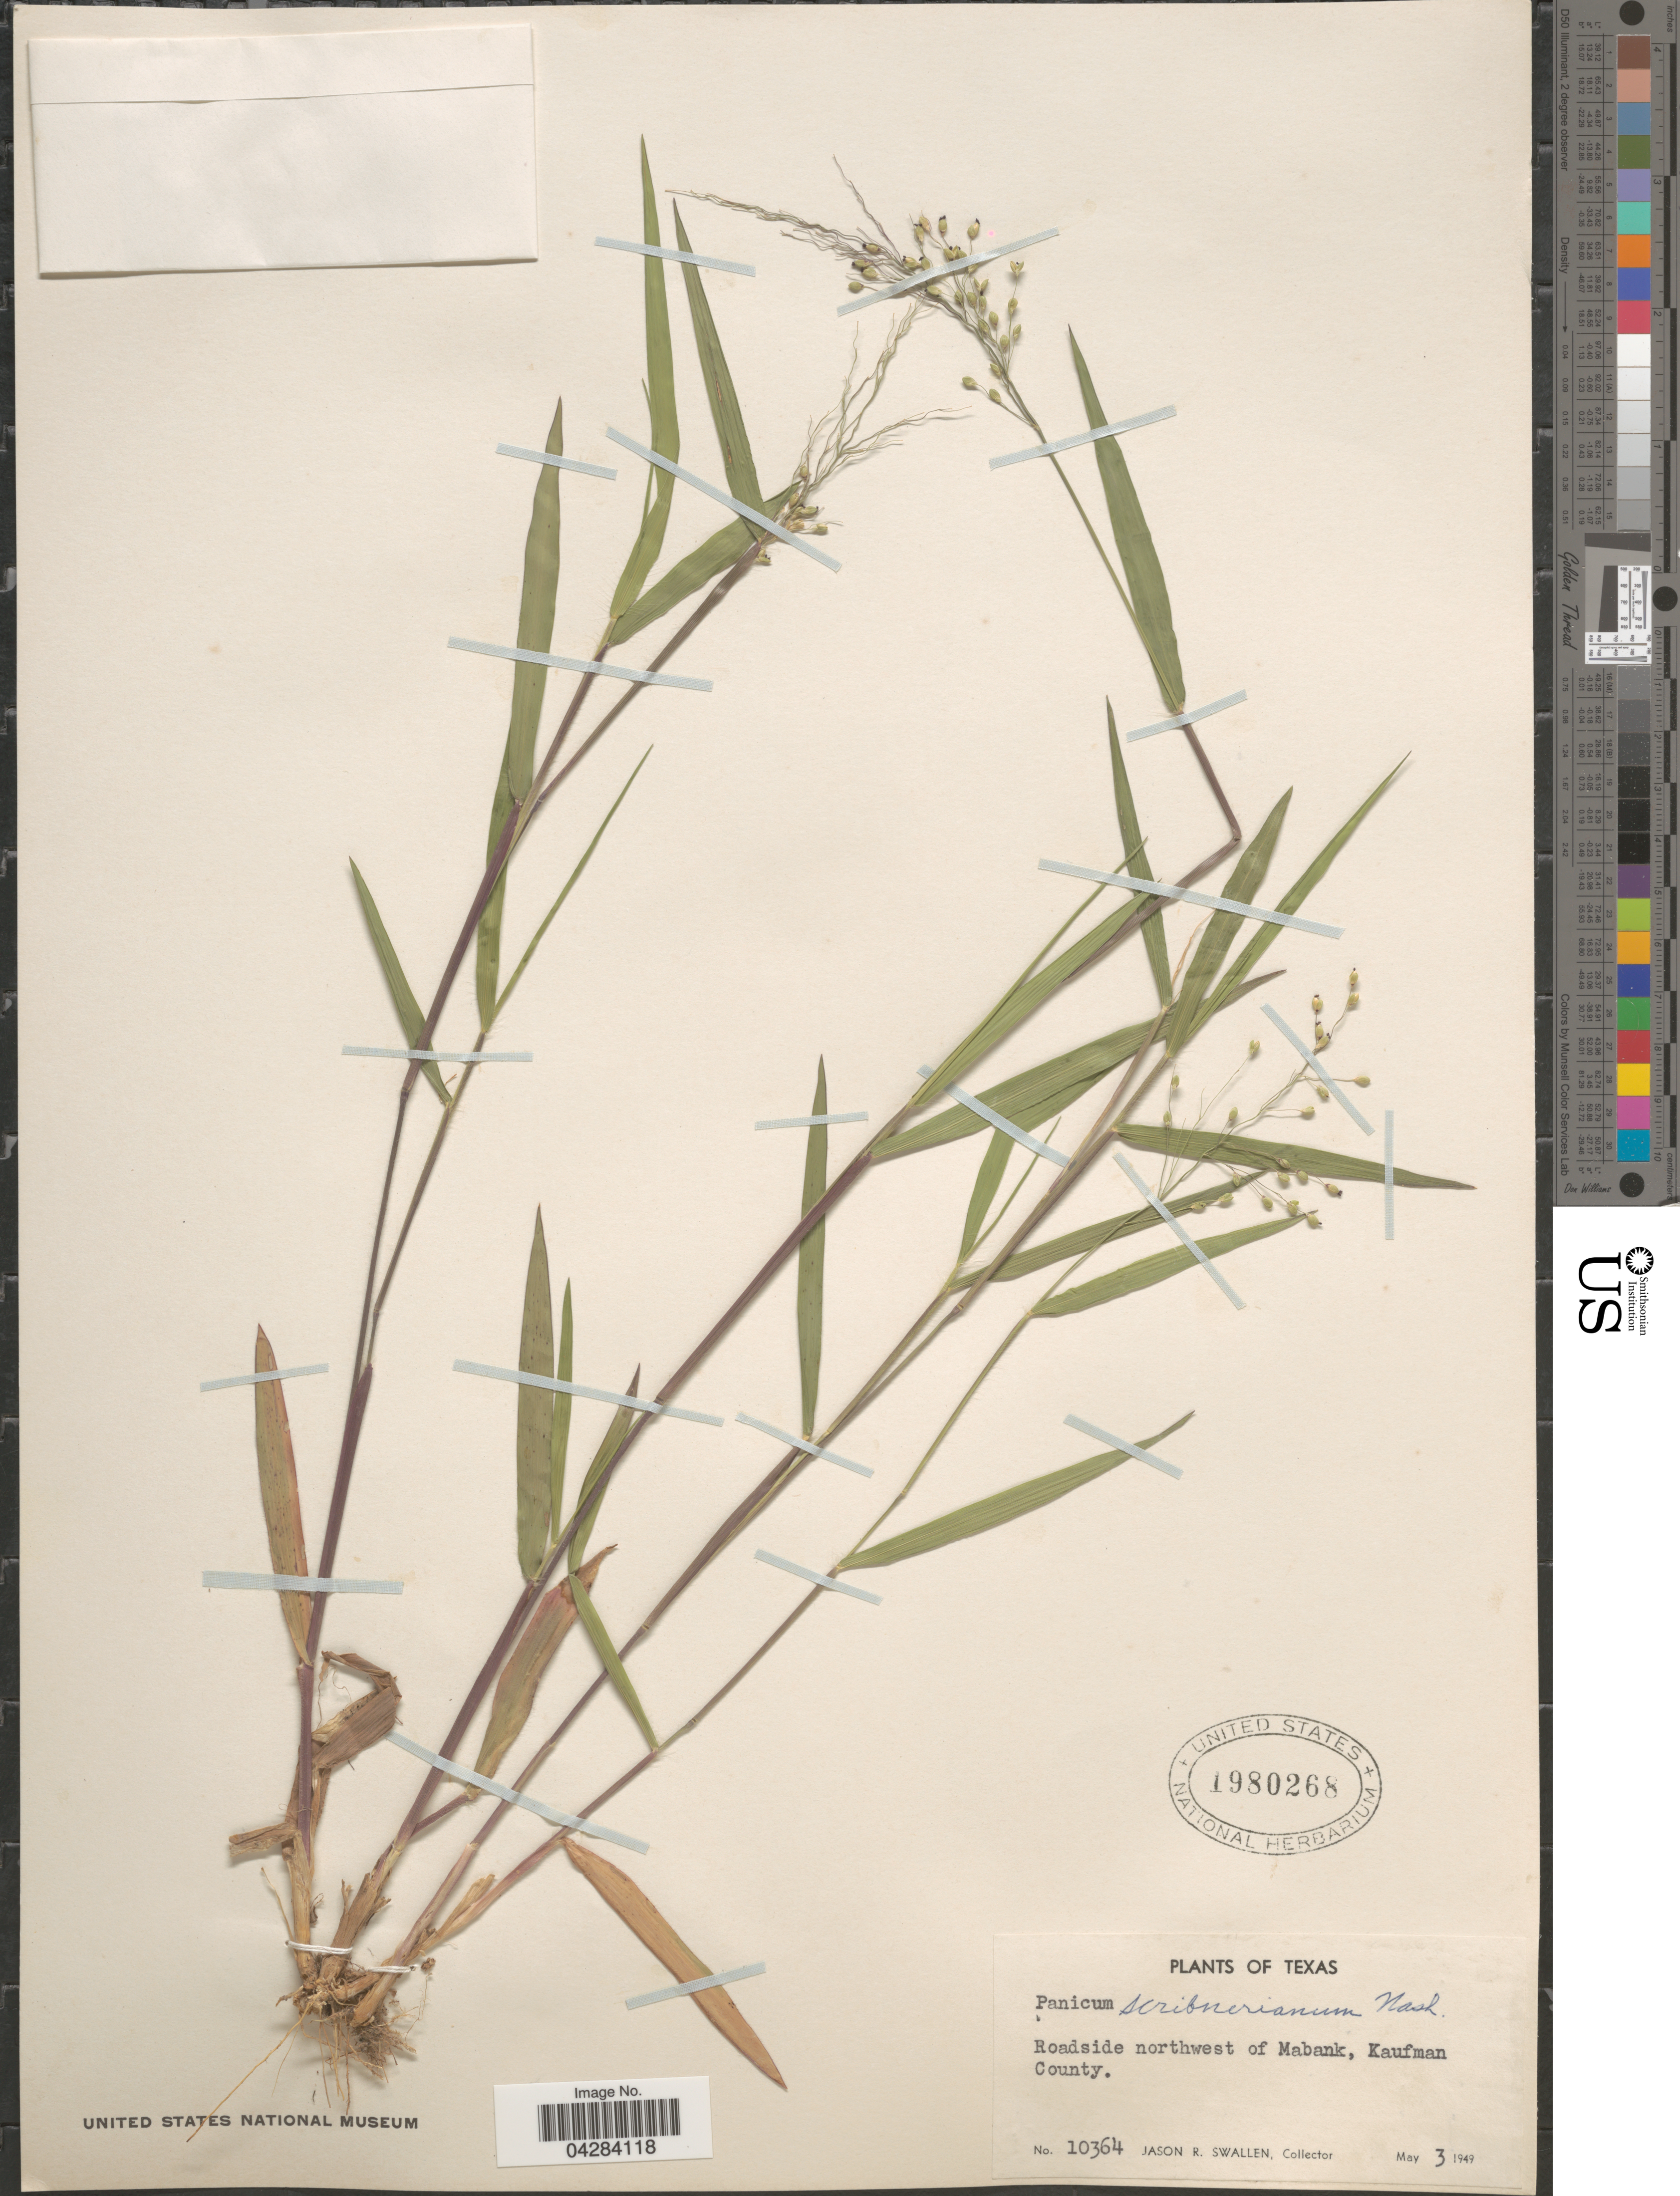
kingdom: Plantae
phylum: Tracheophyta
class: Liliopsida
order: Poales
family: Poaceae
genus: Dichanthelium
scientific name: Dichanthelium oligosanthes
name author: (Schult.) Gould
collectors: J. R. Swallen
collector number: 10364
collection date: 1949-05-03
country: United States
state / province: Texas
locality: Roadside northwest of Mabank, Kaufman County.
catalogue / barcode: US 1980268